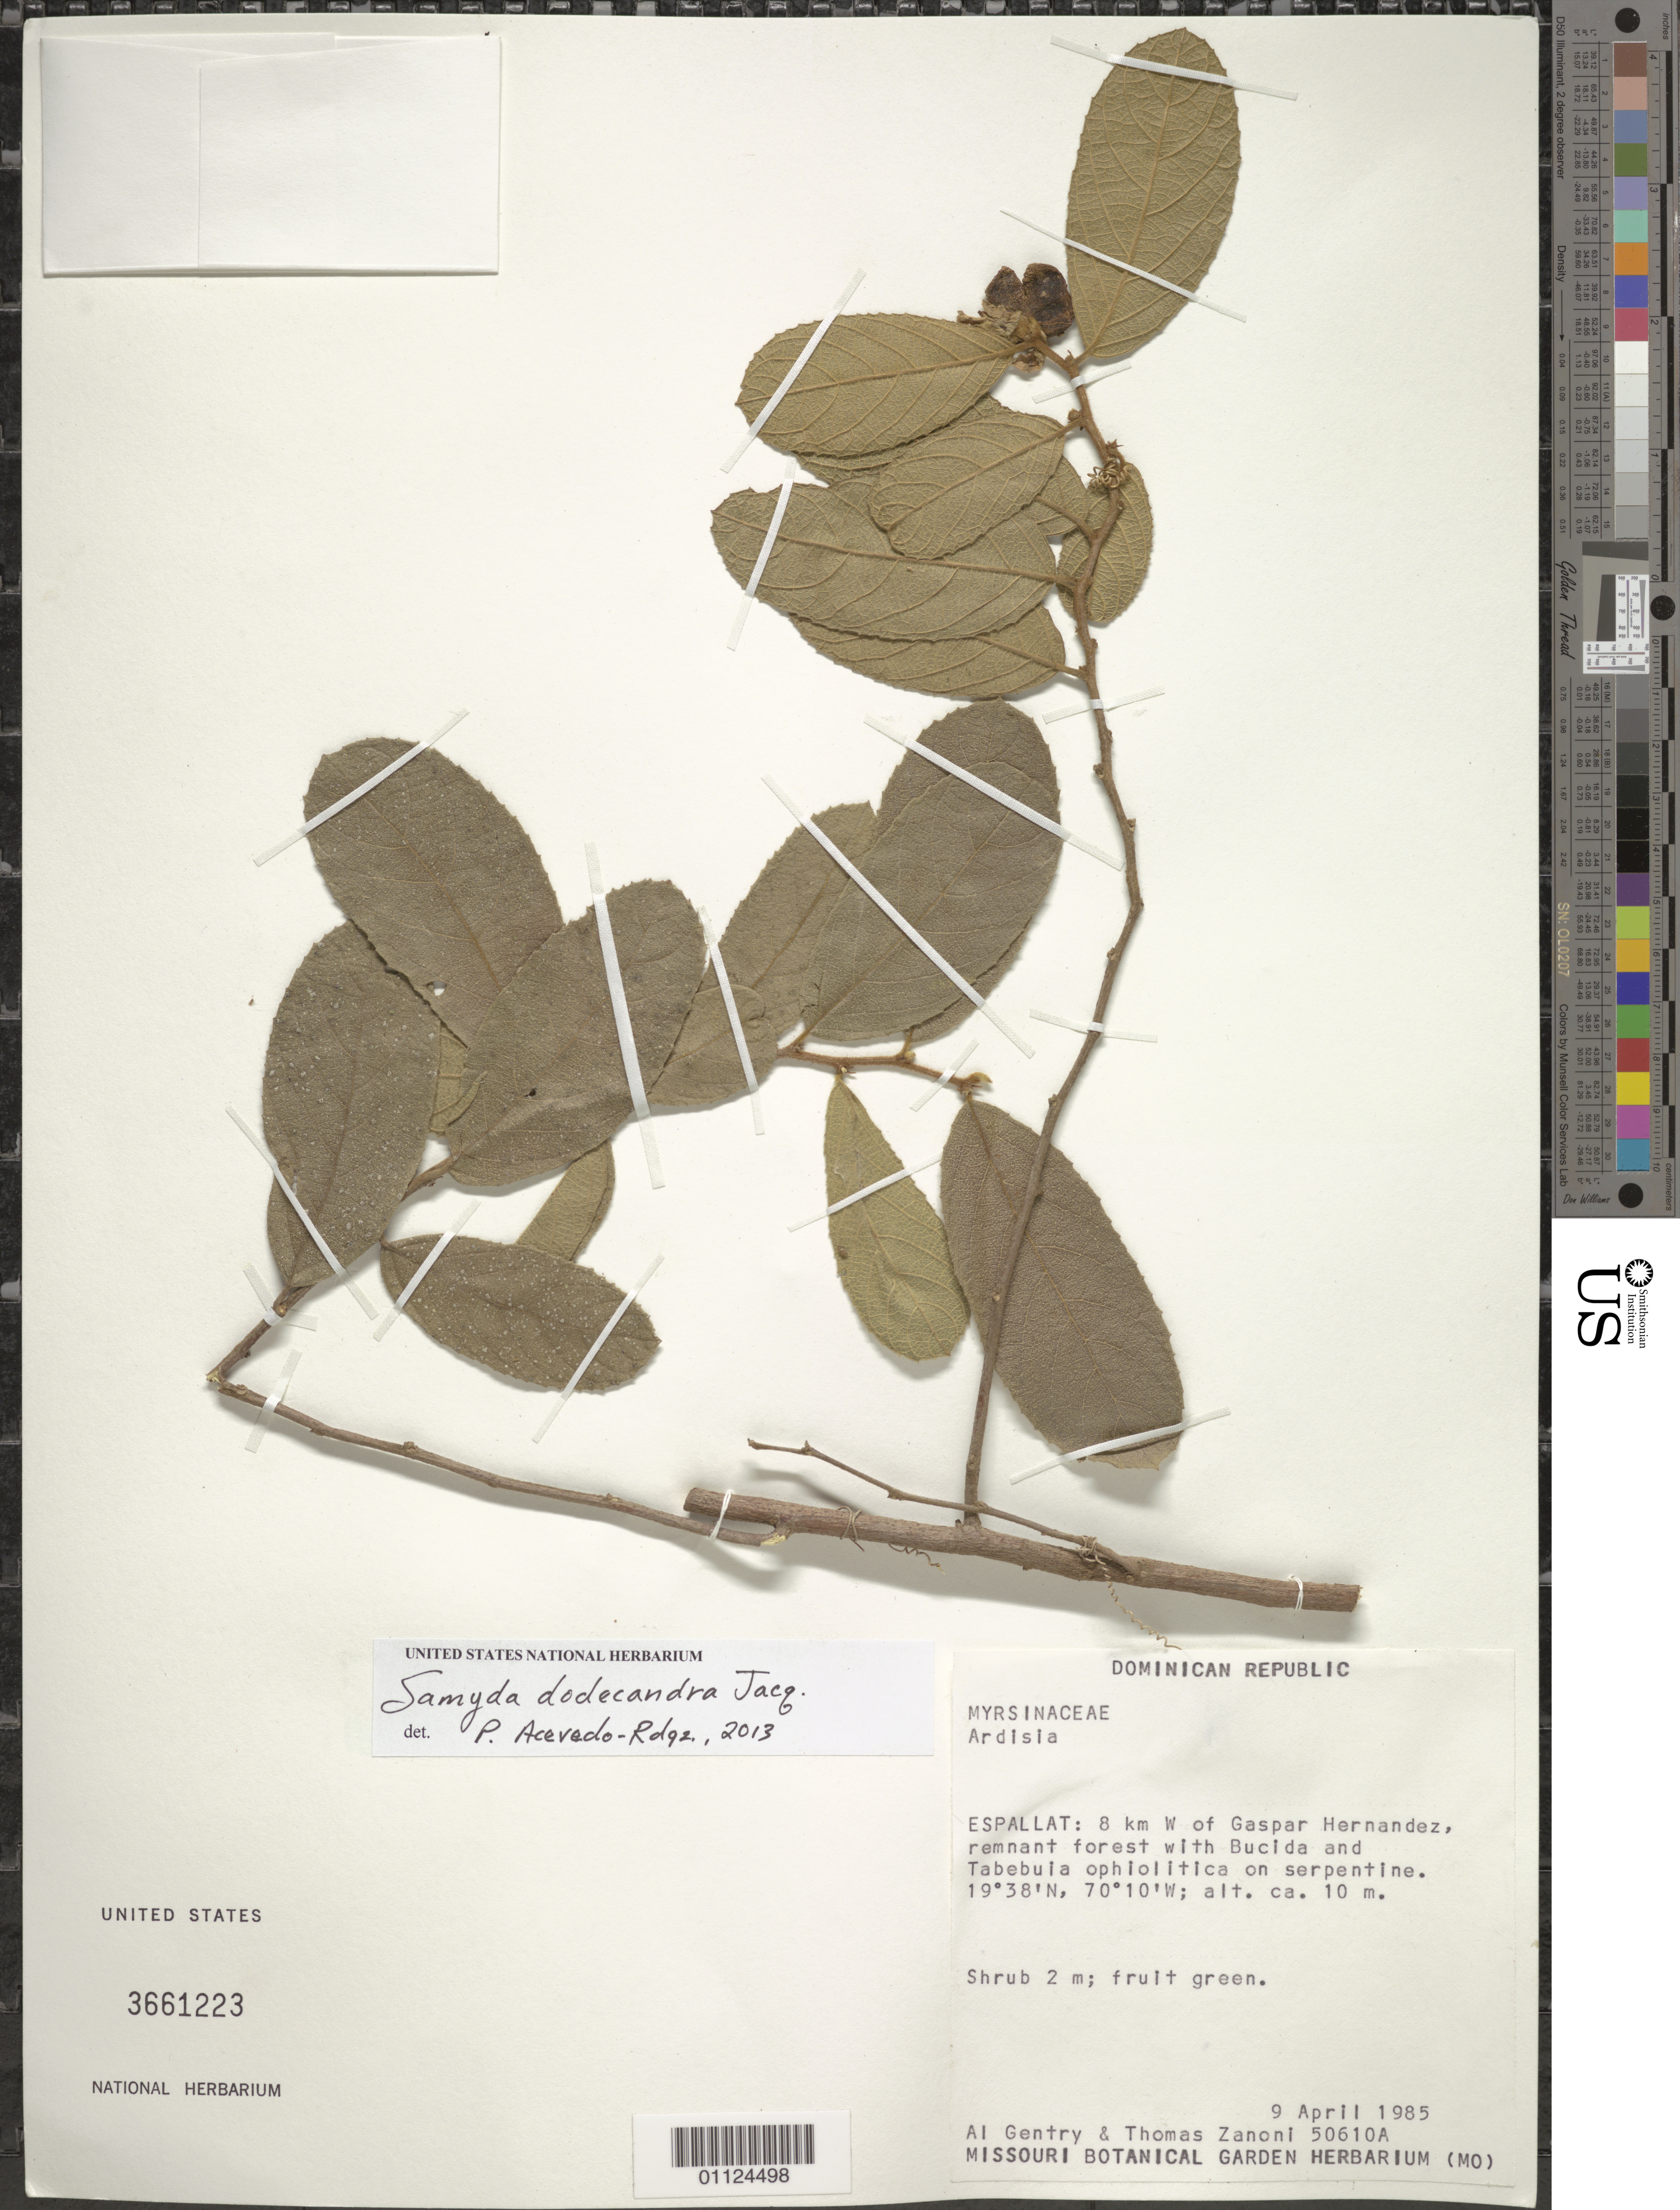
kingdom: Plantae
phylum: Tracheophyta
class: Magnoliopsida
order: Malpighiales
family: Salicaceae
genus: Casearia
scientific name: Casearia dodecandra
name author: (Jacq.) T. Samar. & M.H. Alford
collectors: A. H. Gentry & T. A. Zanoni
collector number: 50610A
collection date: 1985-04-09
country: Dominican Republic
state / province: Espaillat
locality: Gaspar Hernandez, 8 km W.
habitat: Remnant forest with Bucida and Tabebuia ophiolitica on serpentine.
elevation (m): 10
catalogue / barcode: US 3661223